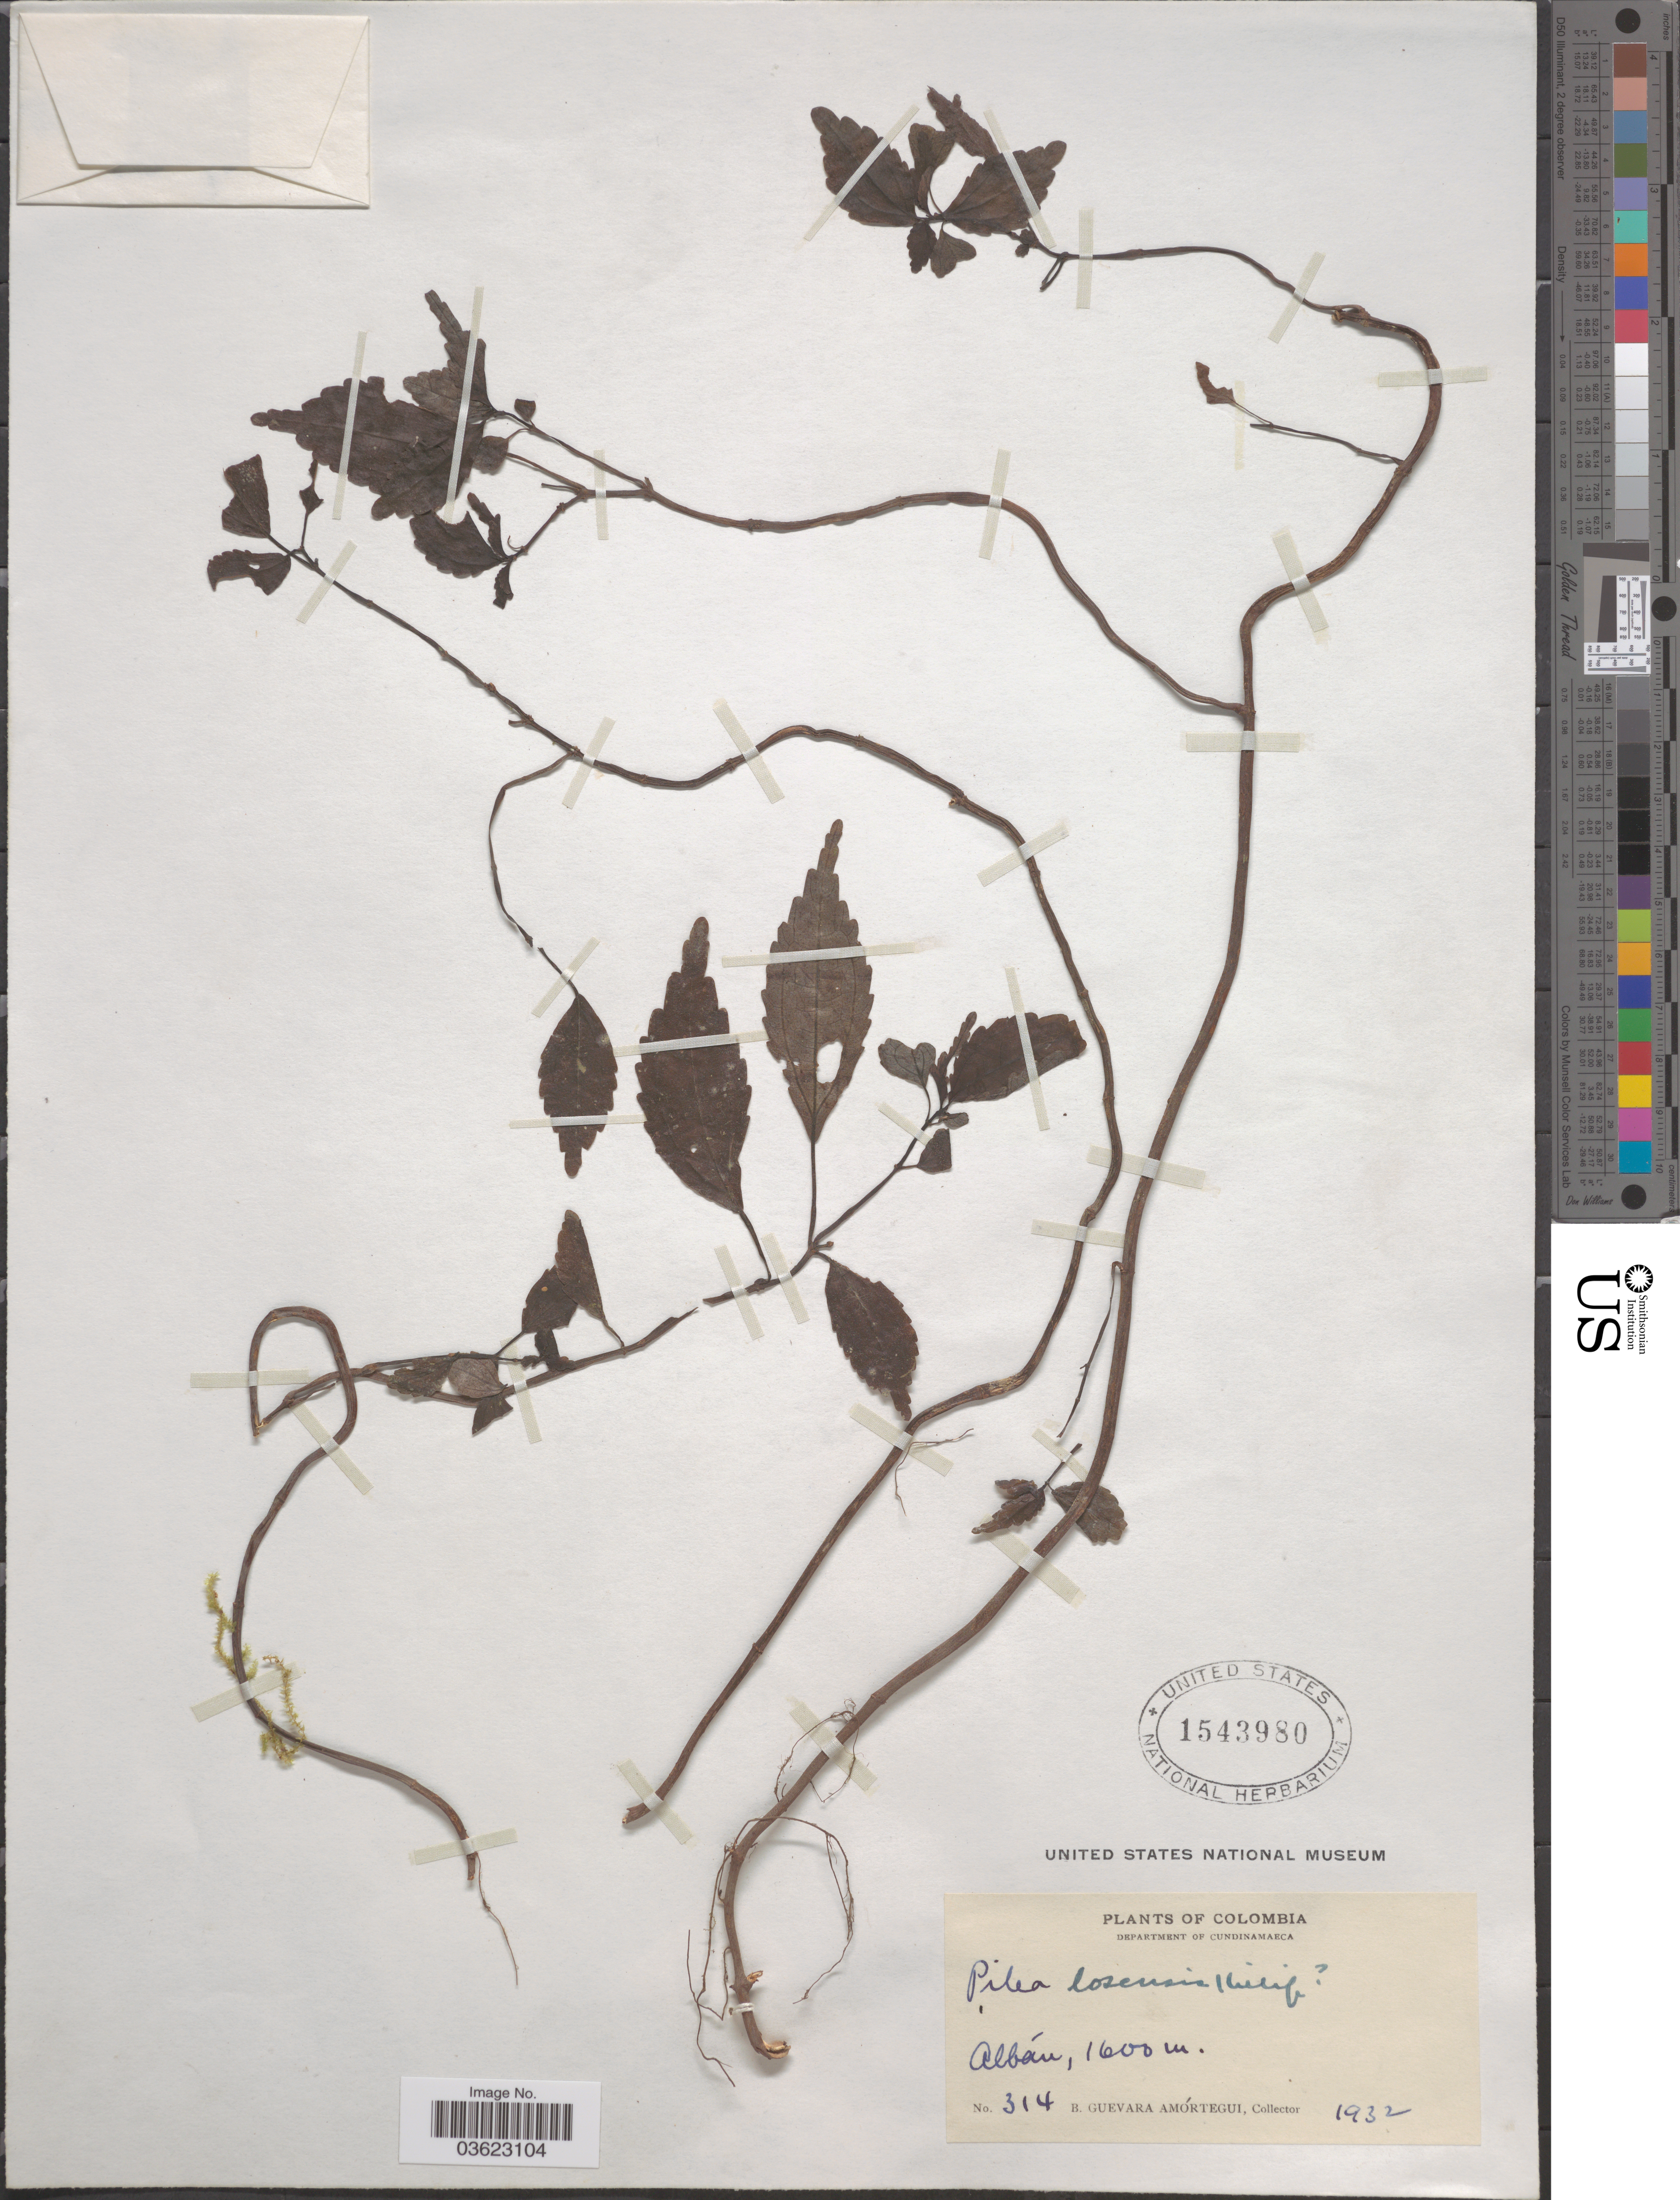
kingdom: Plantae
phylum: Tracheophyta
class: Magnoliopsida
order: Rosales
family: Urticaceae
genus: Pilea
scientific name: Pilea losensis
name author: Killip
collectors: B. Guevara Amortegui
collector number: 314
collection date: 1932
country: Colombia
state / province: Cundinamarca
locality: Department of Cundinamarca. Albán.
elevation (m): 1600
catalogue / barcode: US 1543980